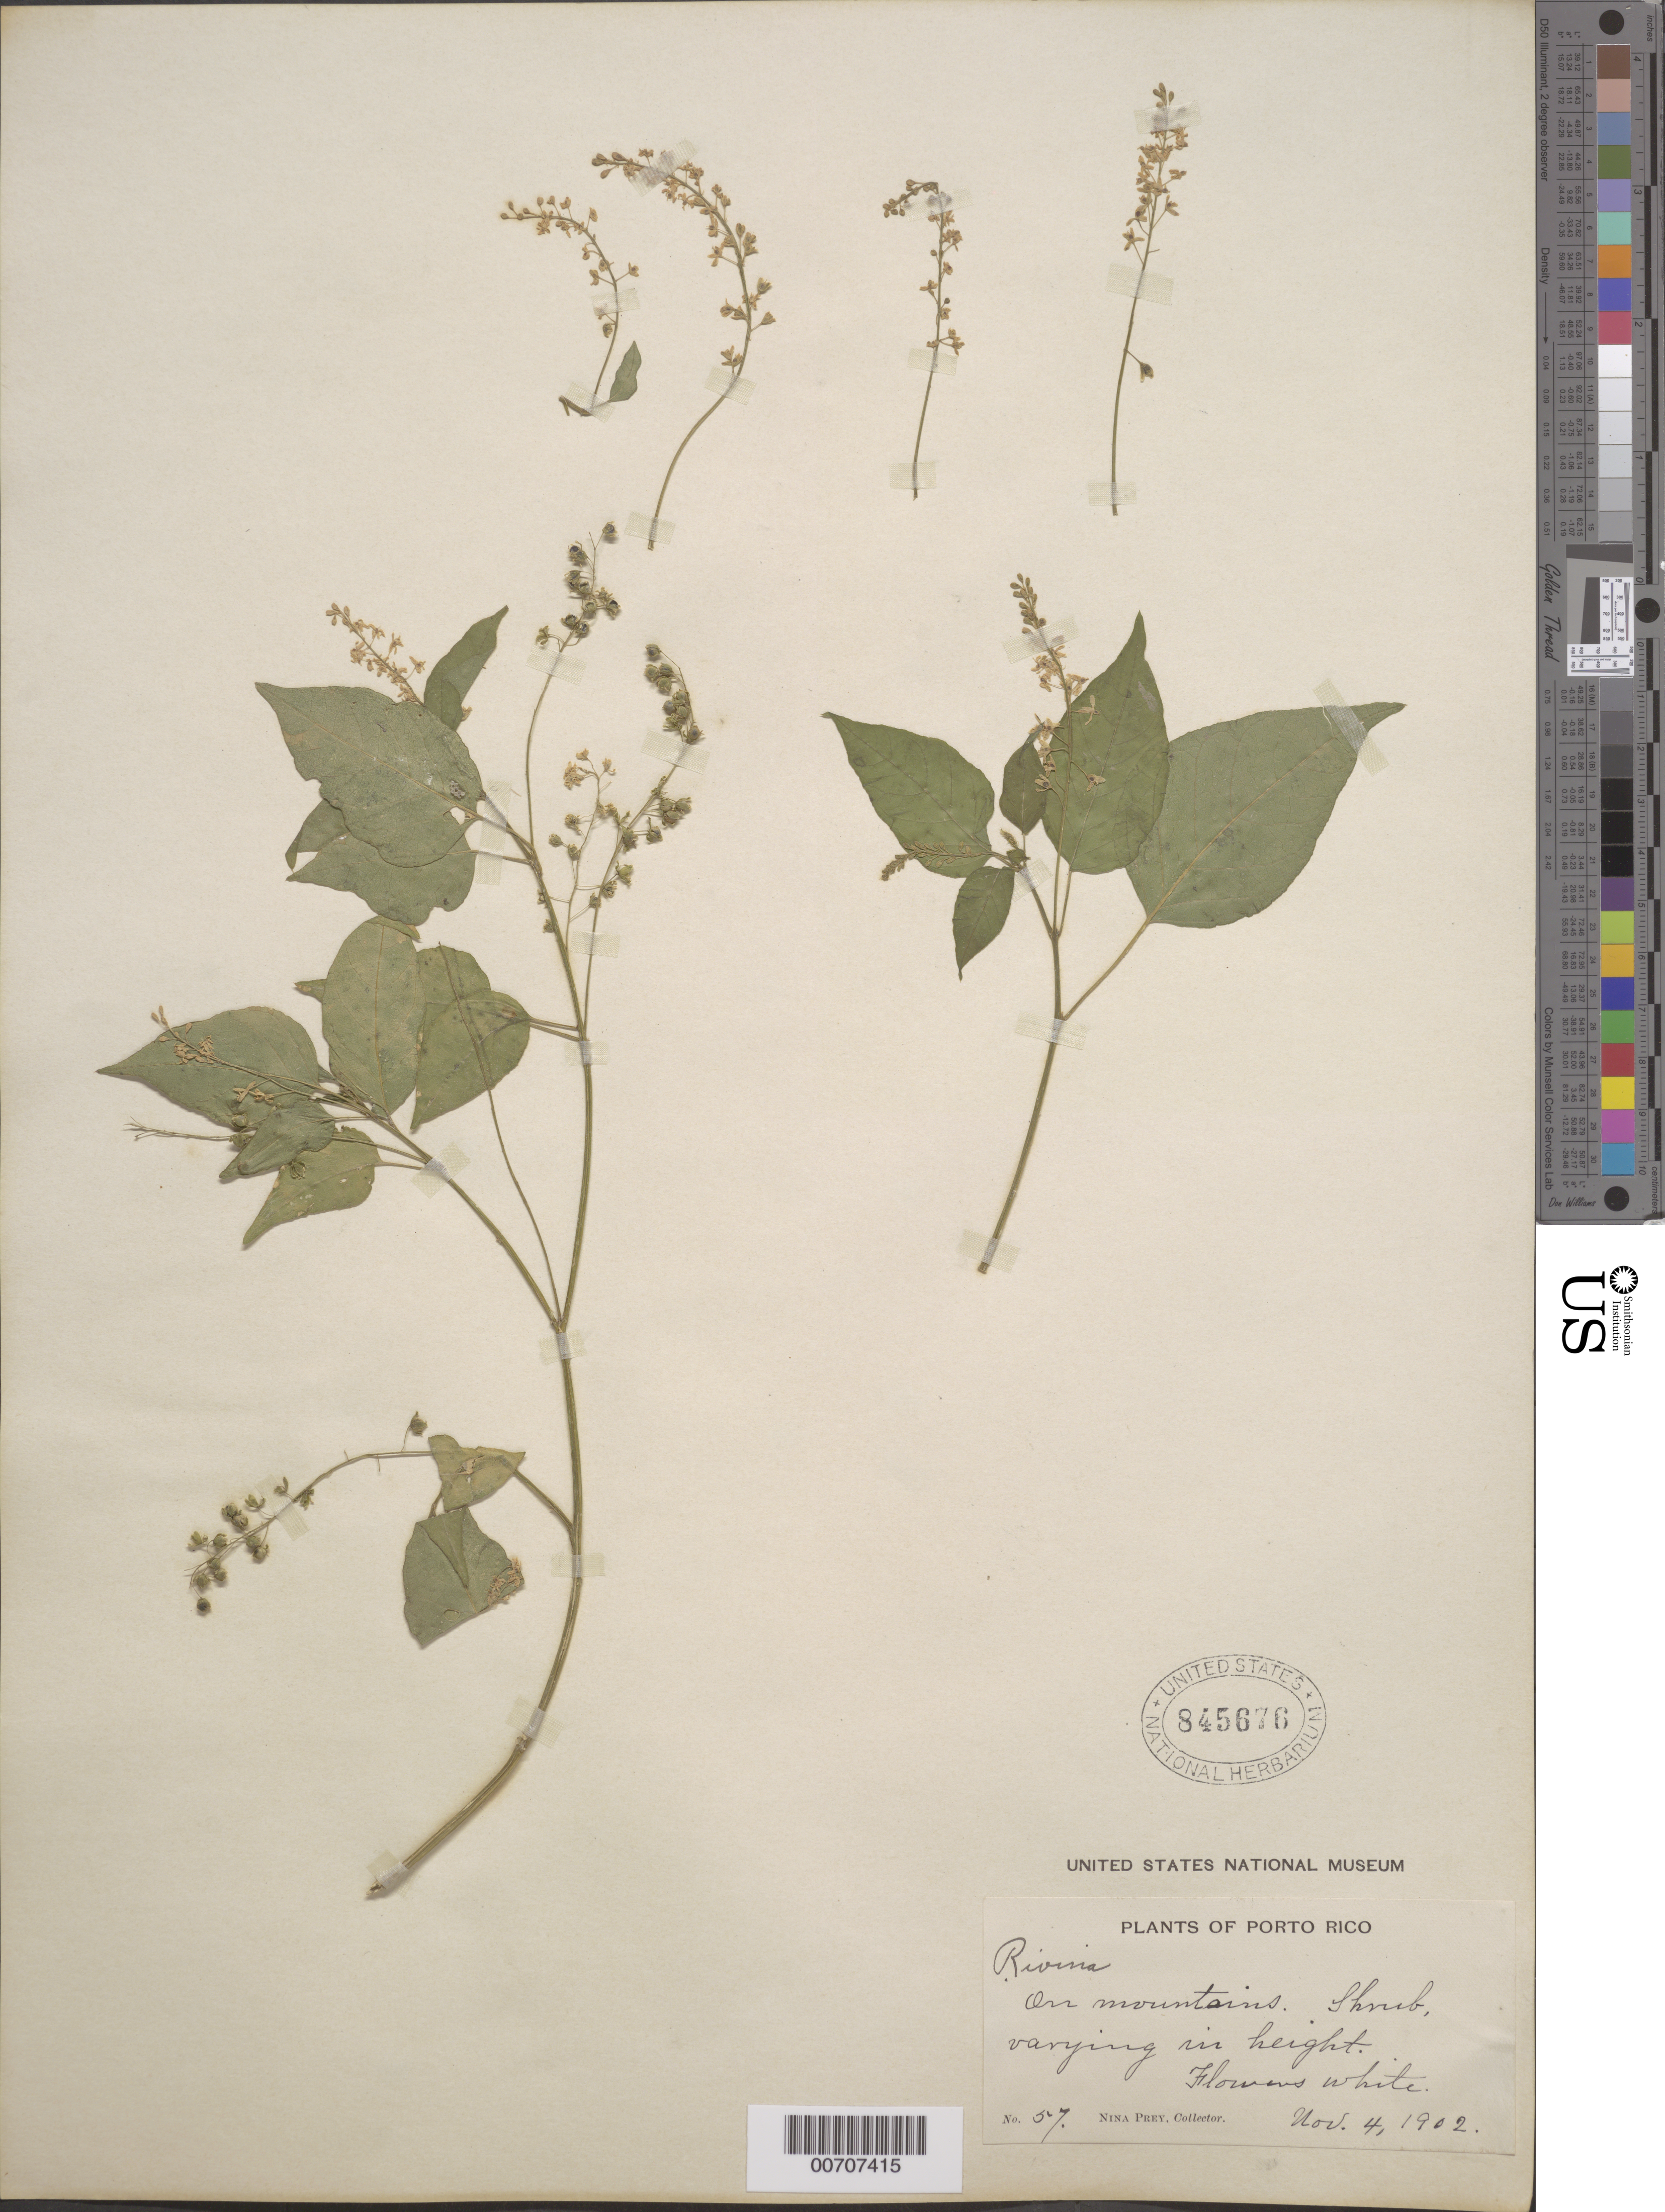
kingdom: Plantae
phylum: Tracheophyta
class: Magnoliopsida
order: Caryophyllales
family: Phytolaccaceae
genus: Rivina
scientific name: Rivina sp.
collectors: N. Prey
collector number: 57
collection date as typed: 04 Nov 1902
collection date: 1902-11-04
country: Puerto Rico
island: Greater Antilles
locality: Sierra de Naguabo ad Rio Blanco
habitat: On mountains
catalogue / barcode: US 845676